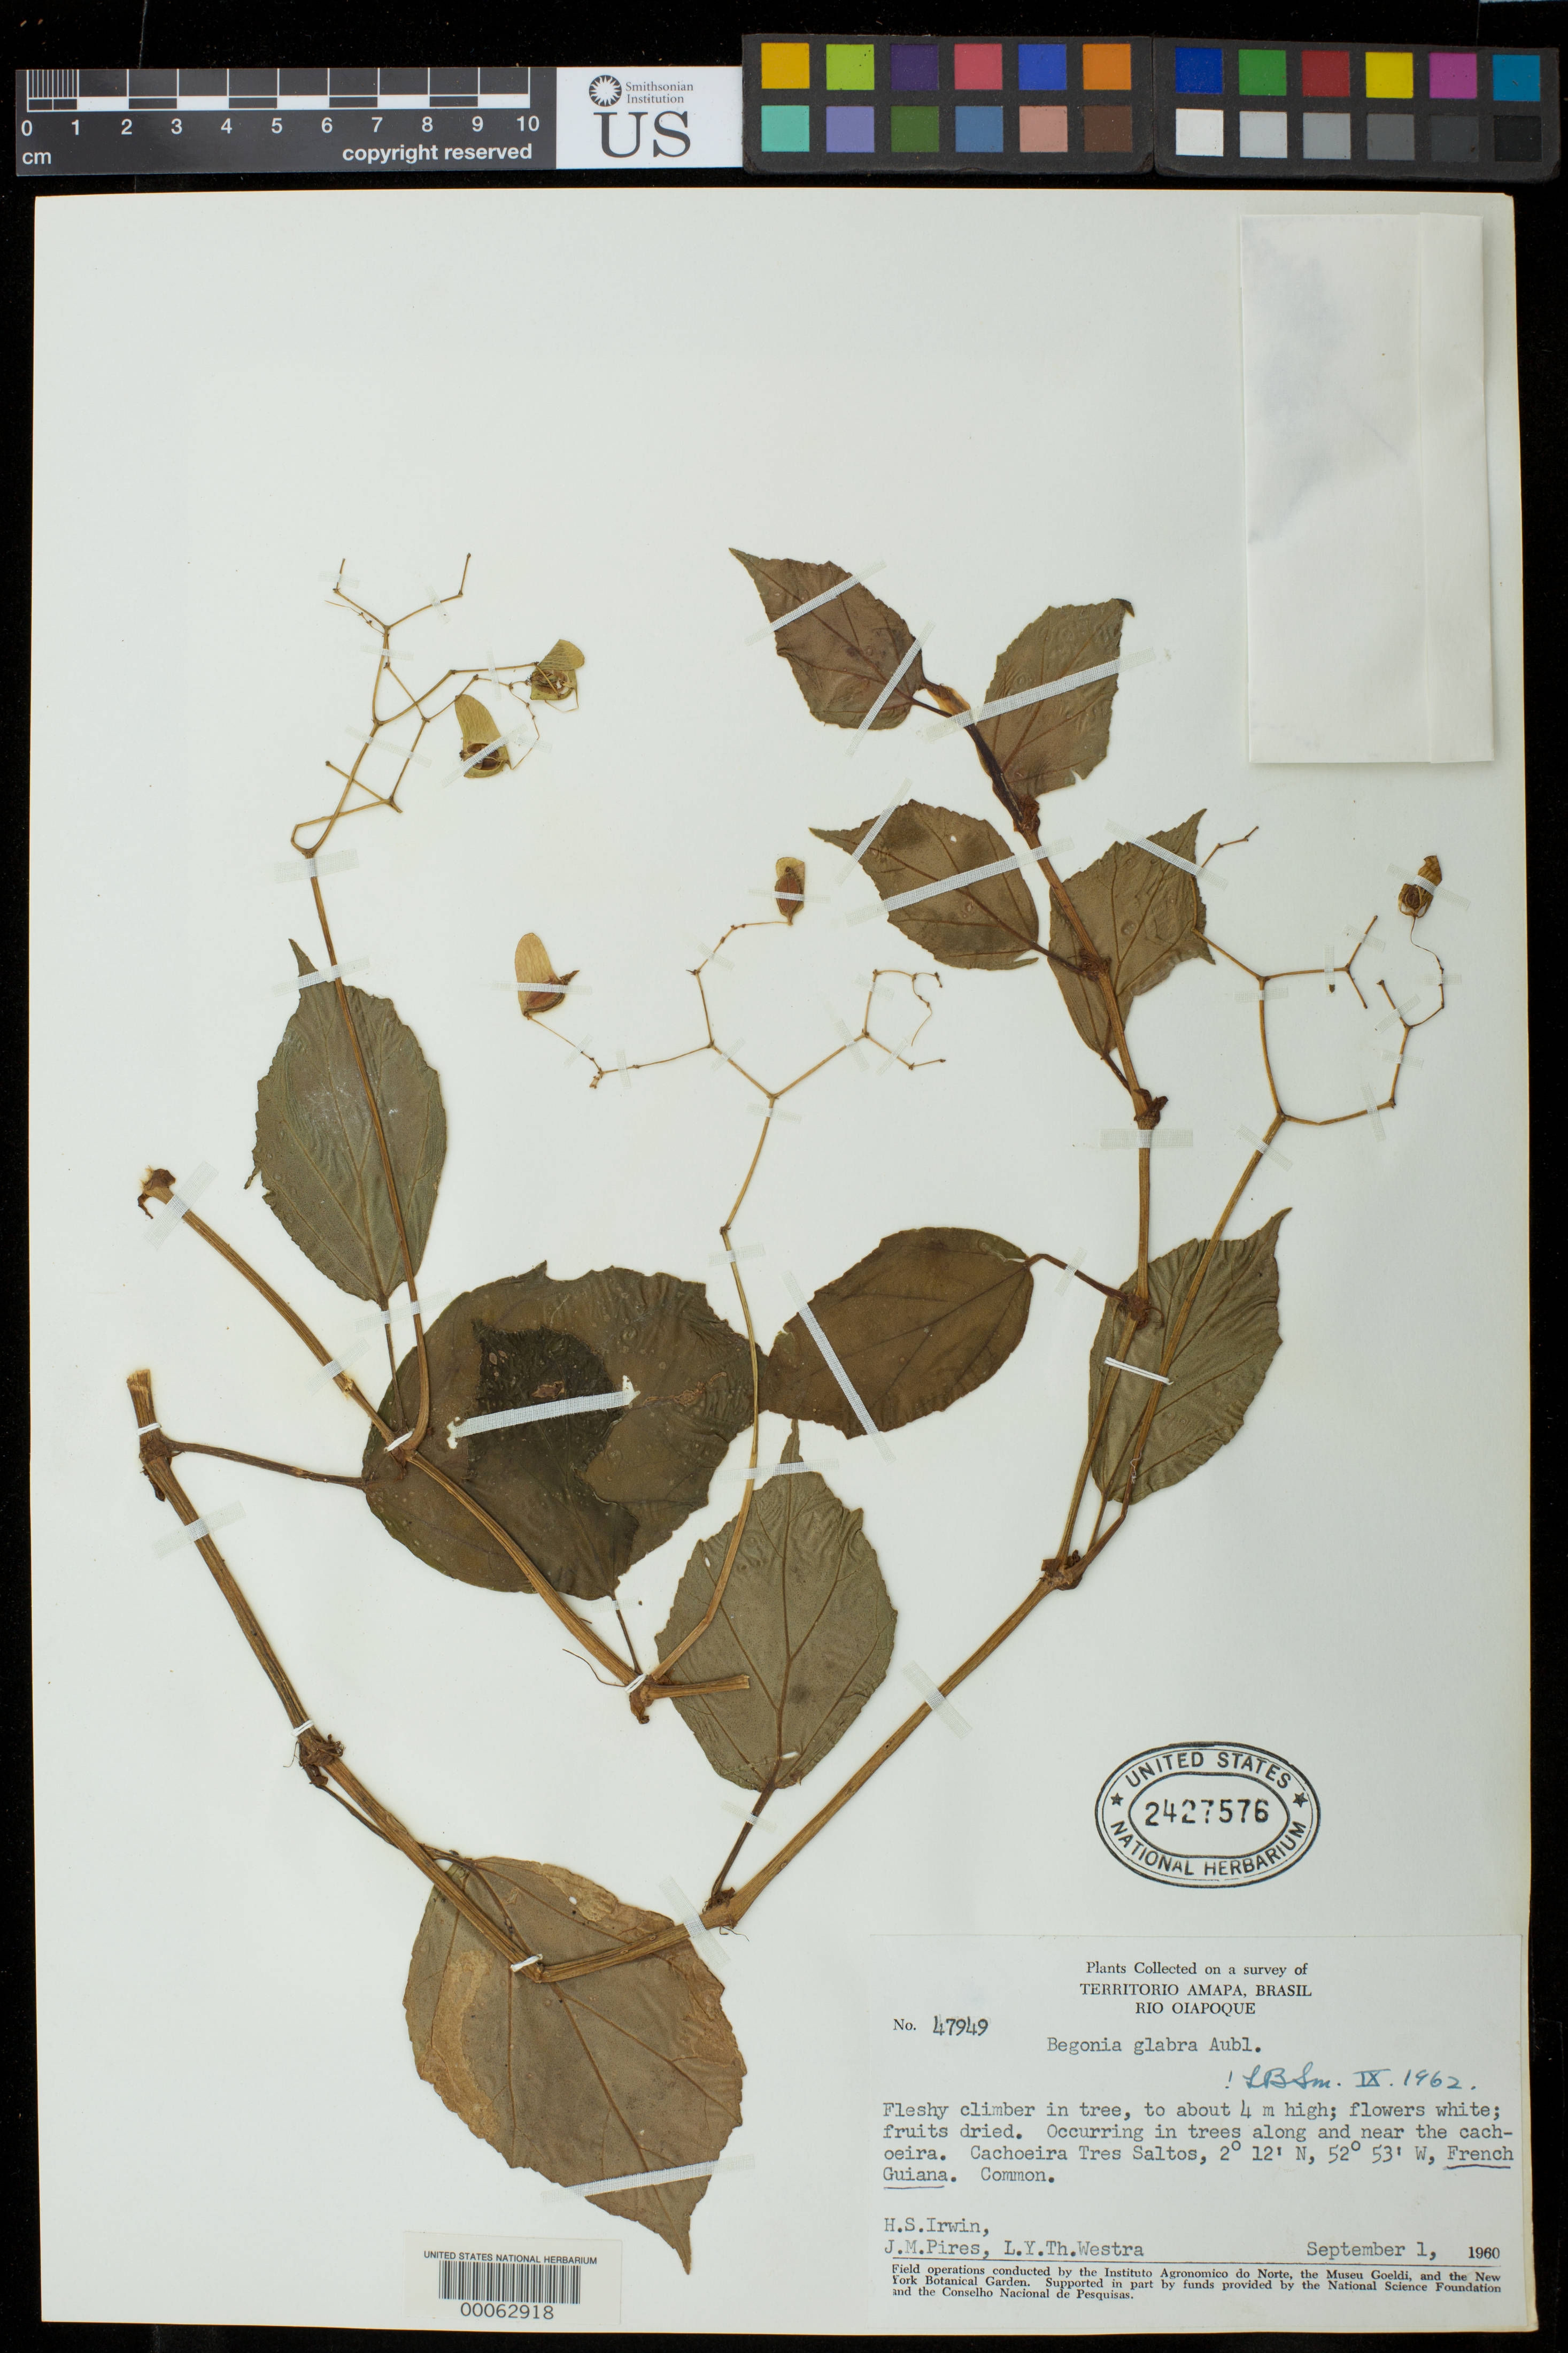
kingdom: Plantae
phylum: Tracheophyta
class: Magnoliopsida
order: Cucurbitales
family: Begoniaceae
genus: Begonia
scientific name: Begonia glabra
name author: Aubl.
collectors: H. Irwin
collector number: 47949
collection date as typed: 01 Sep 1960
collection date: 1960-09-01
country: French Guiana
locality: Rio oiapoque, cachoeira tres saltos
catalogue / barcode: US 2427576